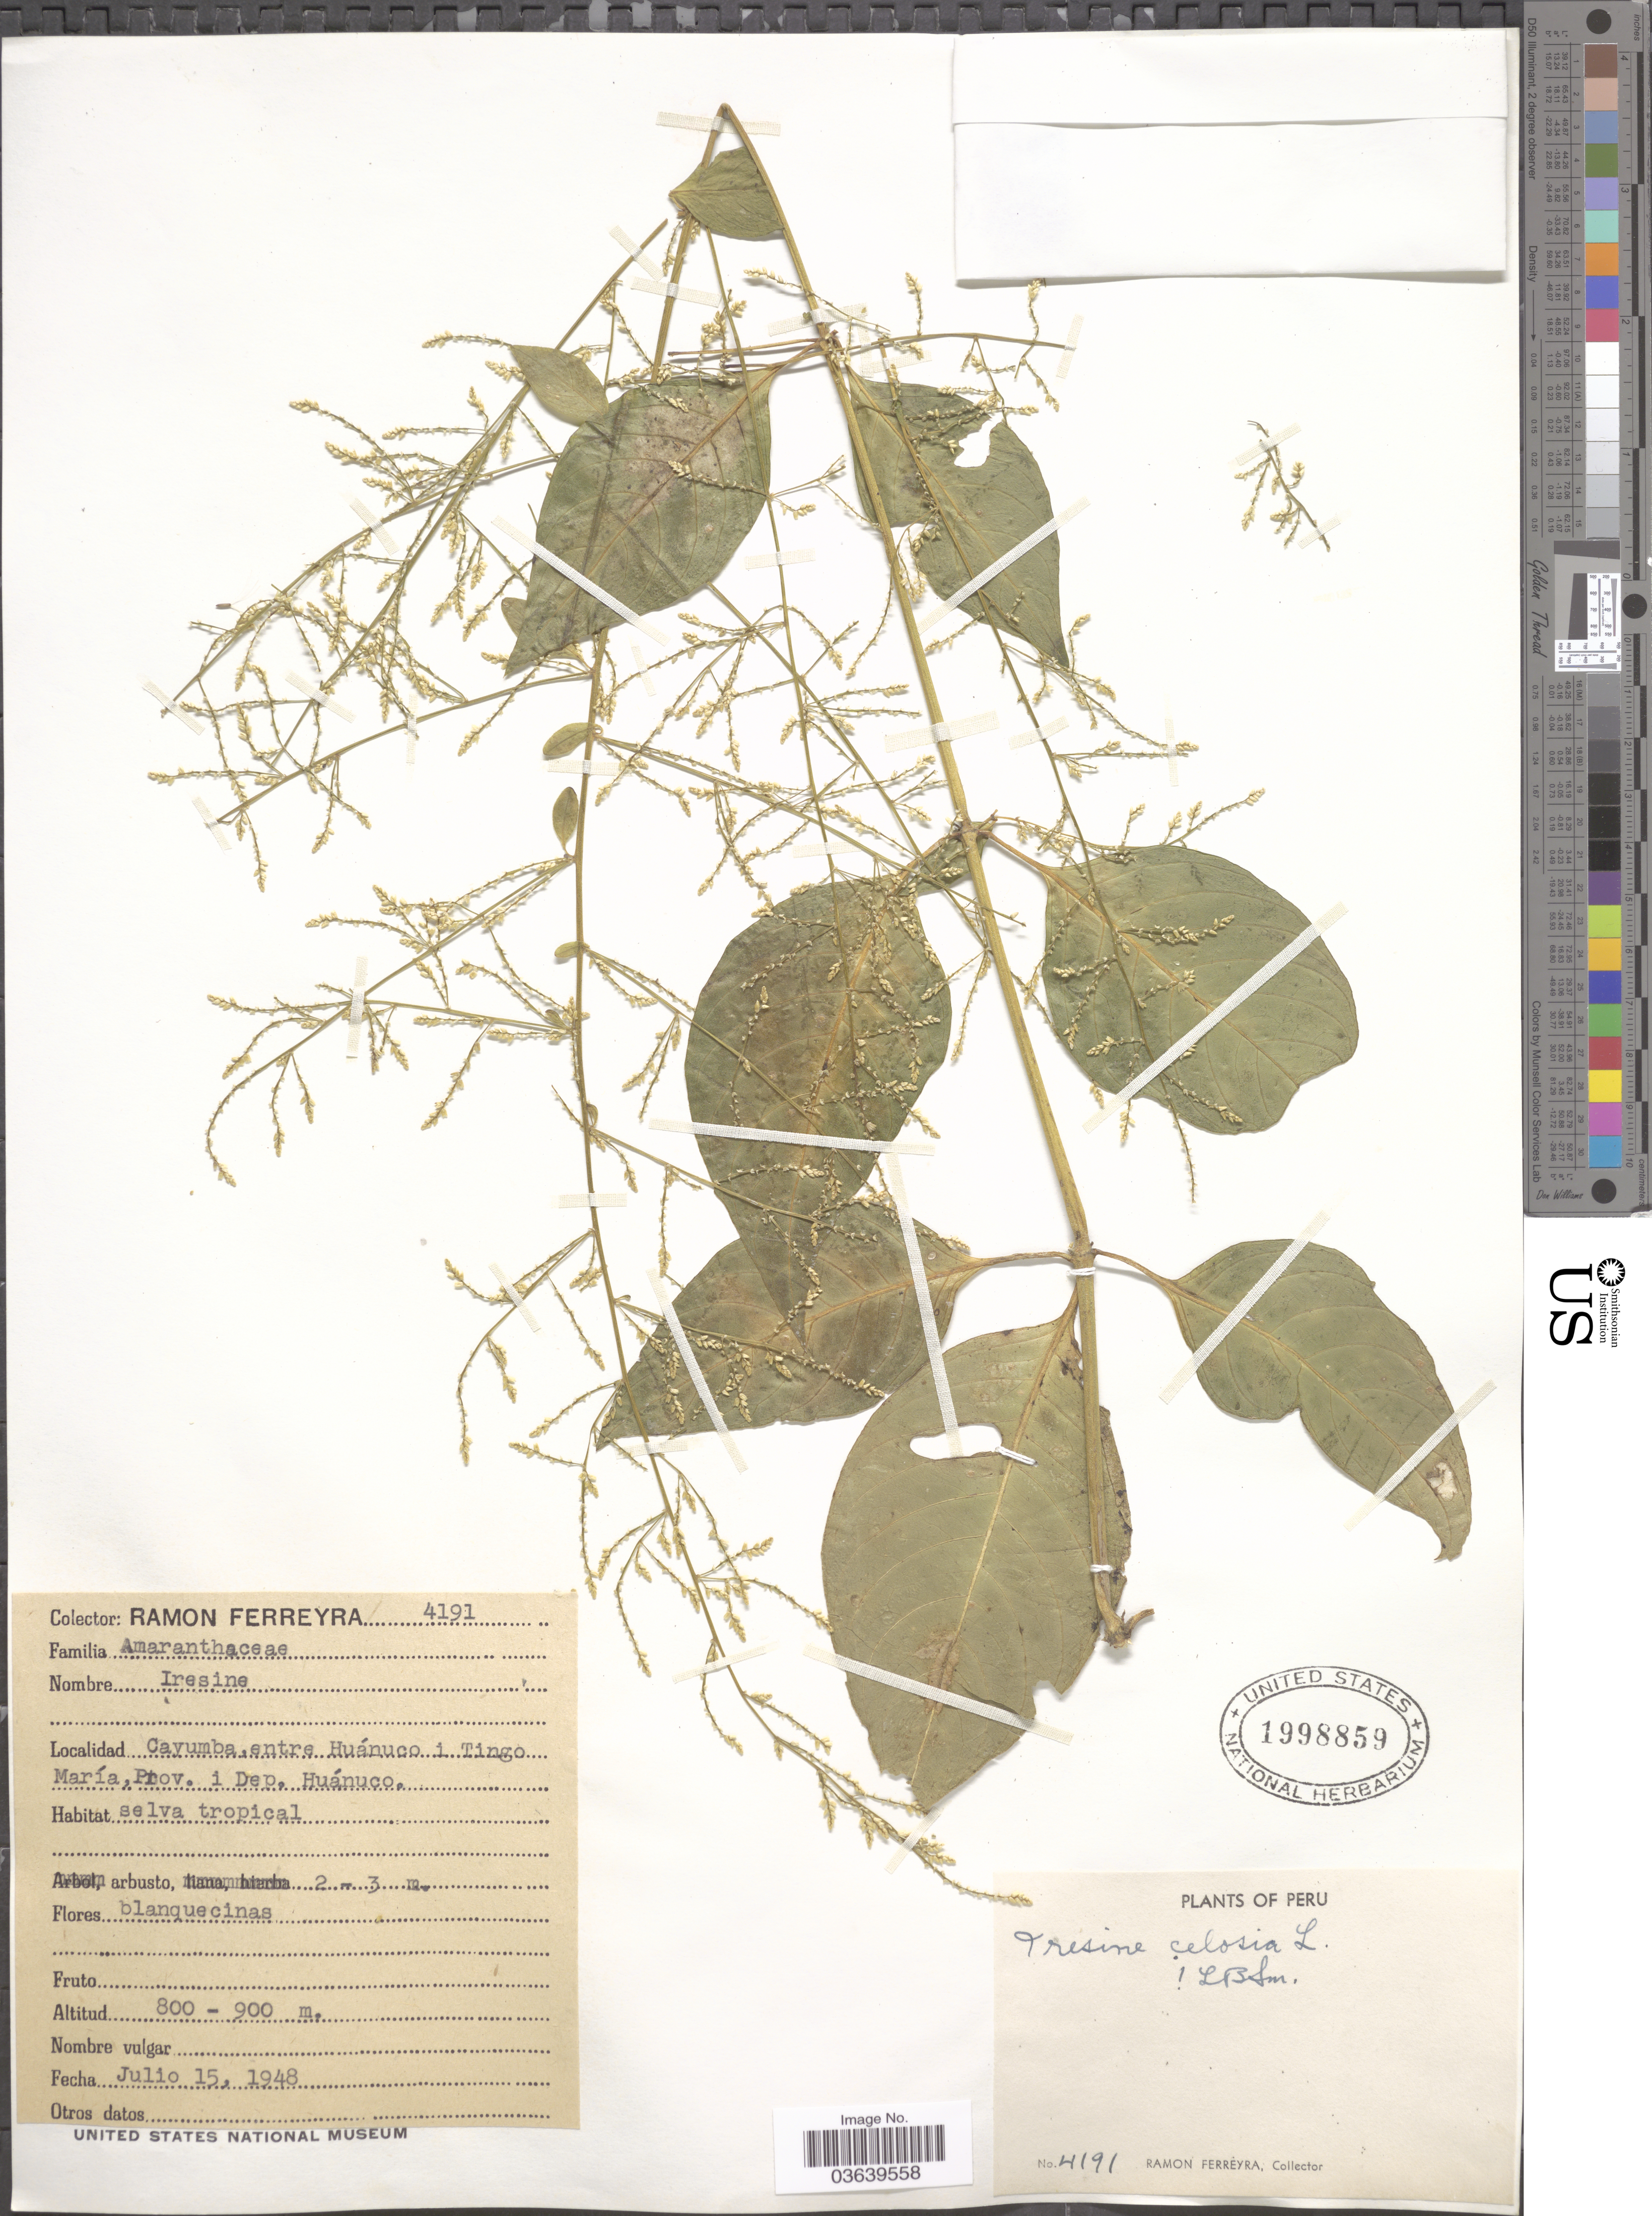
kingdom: Plantae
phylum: Tracheophyta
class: Magnoliopsida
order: Caryophyllales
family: Amaranthaceae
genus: Iresine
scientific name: Iresine celosia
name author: L.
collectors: R. A. Ferreyra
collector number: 4191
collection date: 1948-07-15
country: Peru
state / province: Huánuco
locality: Cayumba, entre Huánuco i Tingo María, Prov. i Dep. Huánuco.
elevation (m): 800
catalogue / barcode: US 1998859